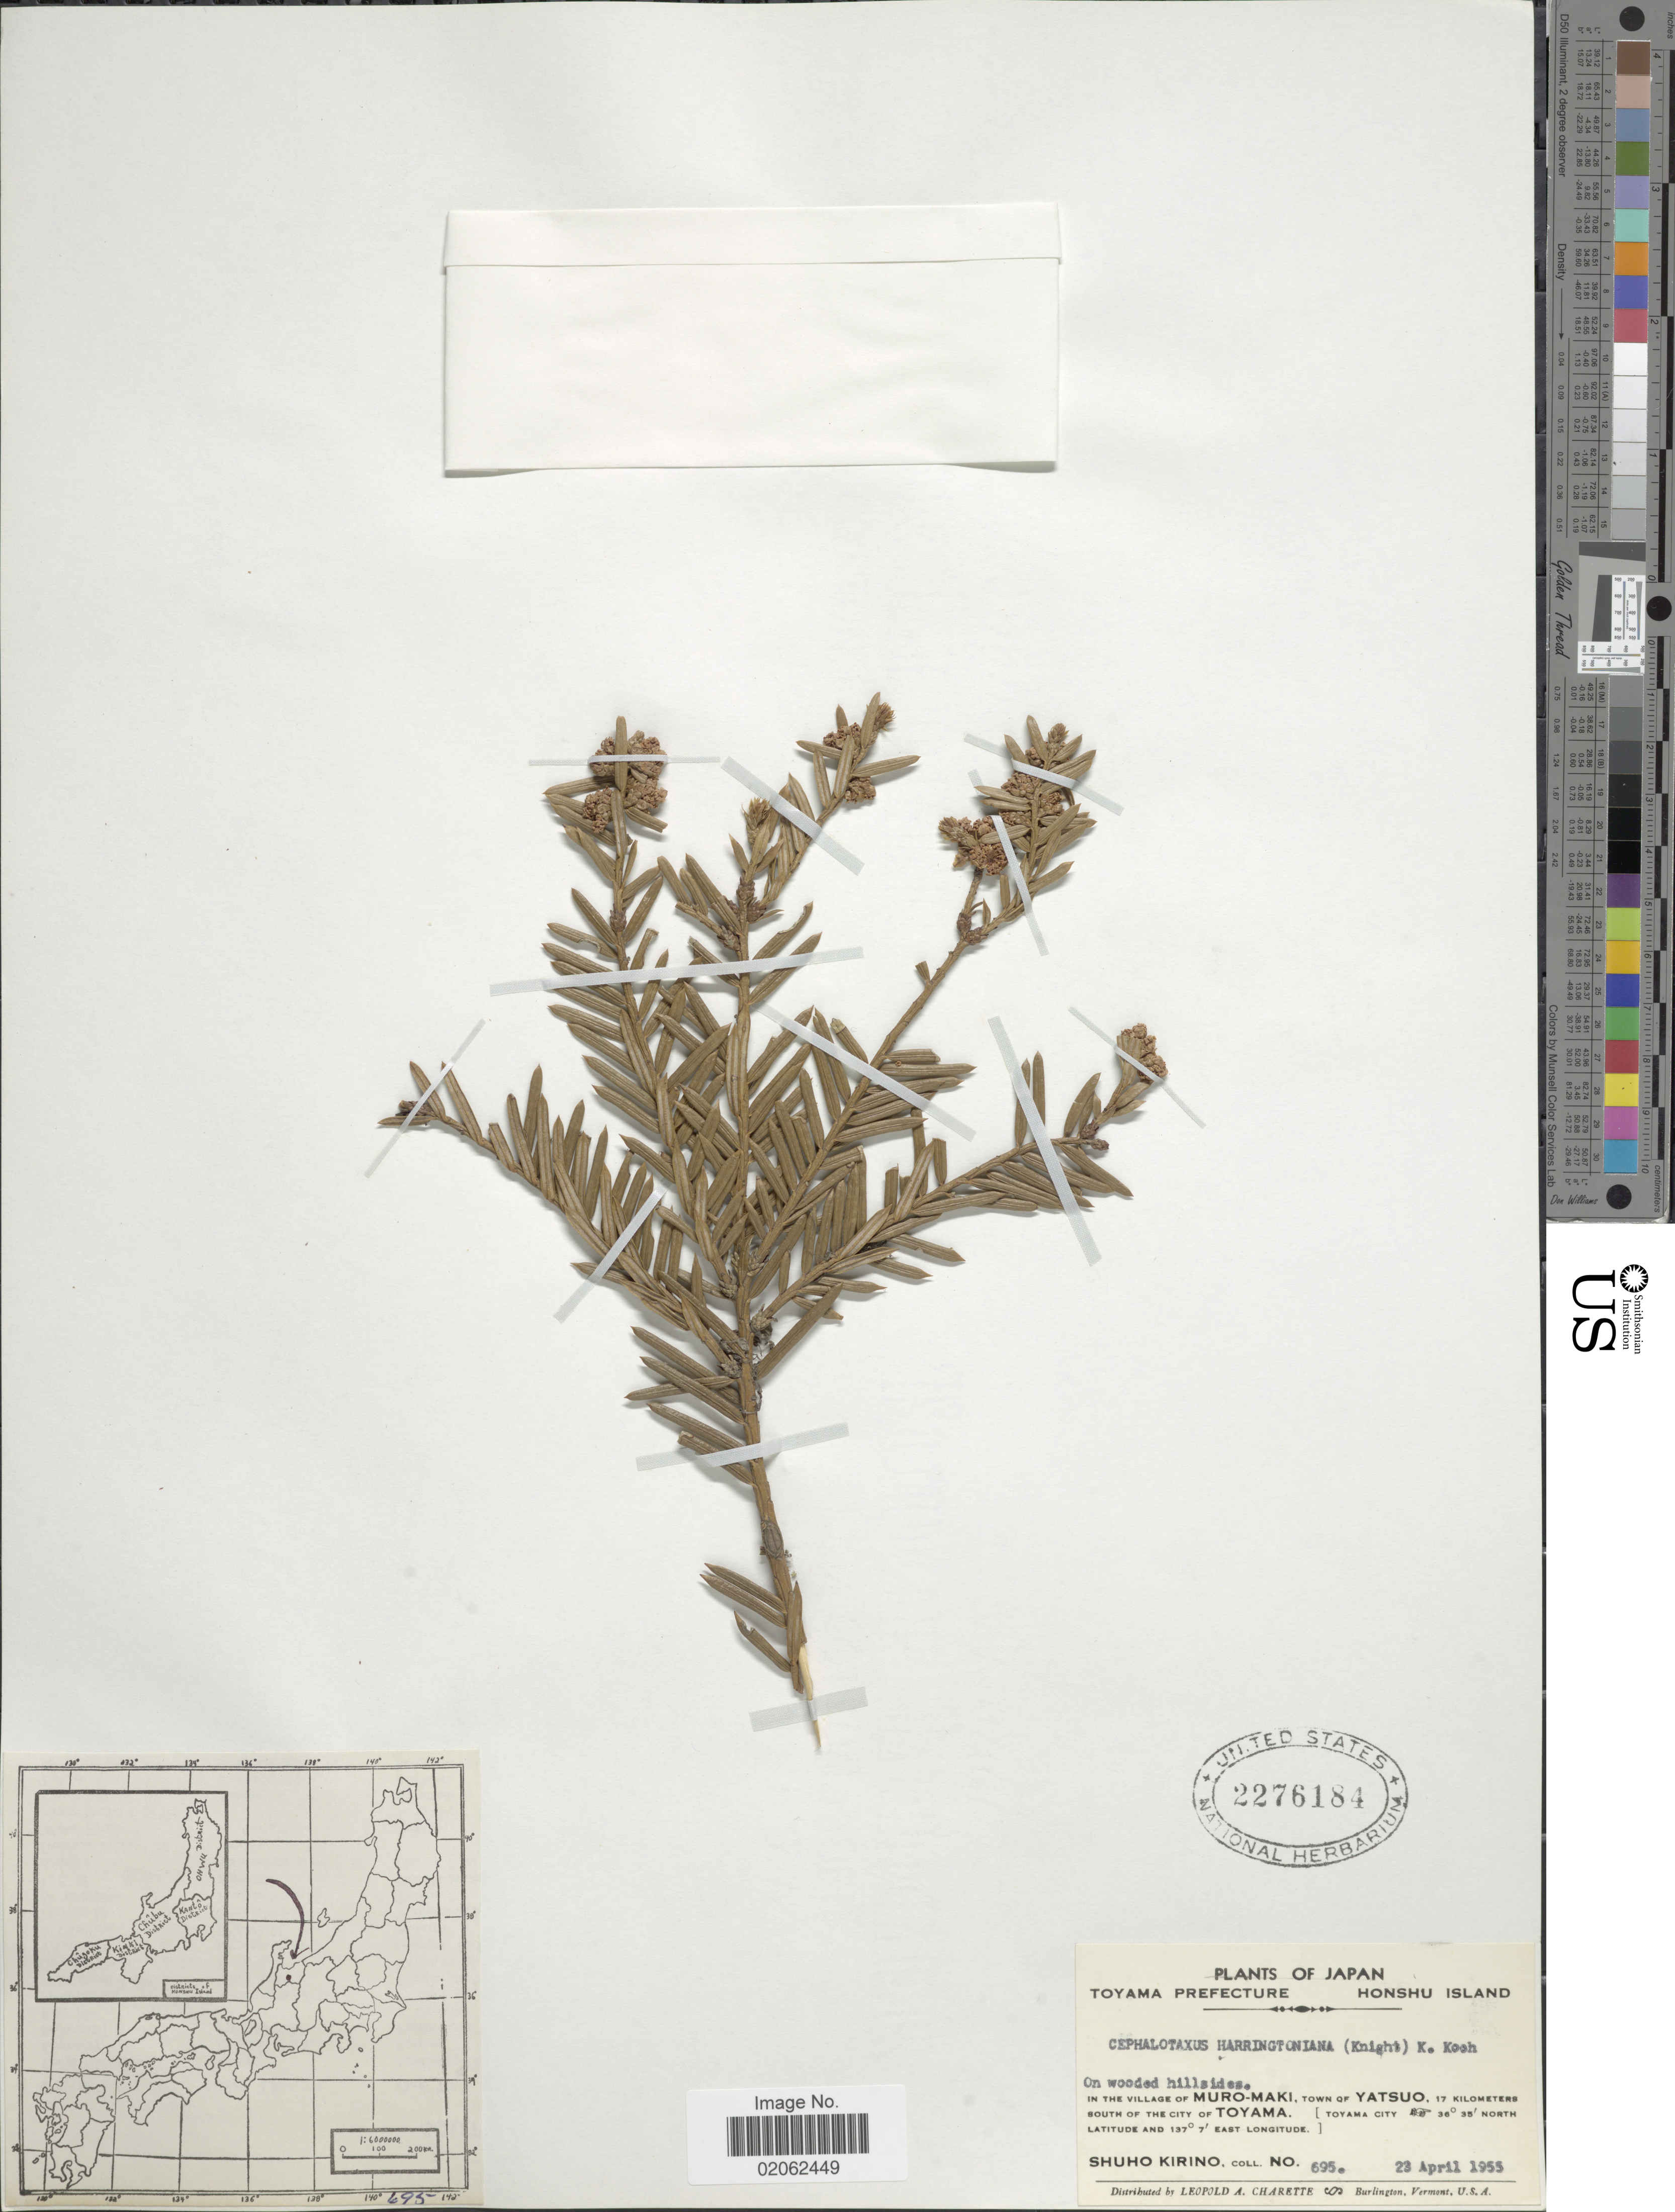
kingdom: Plantae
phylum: Tracheophyta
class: Pinopsida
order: Pinales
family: Cephalotaxaceae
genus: Cephalotaxus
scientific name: Cephalotaxus harringtonia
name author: (Knight) K. Koch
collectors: S. Kirino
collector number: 695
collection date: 1955-04-23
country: Japan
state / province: Toyama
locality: Toyama Prefecture. Hinshu Island. In the village of Muro-Maki, town of Yatsuo, 17 kilometers south of the city of Toyama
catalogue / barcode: US 2276184